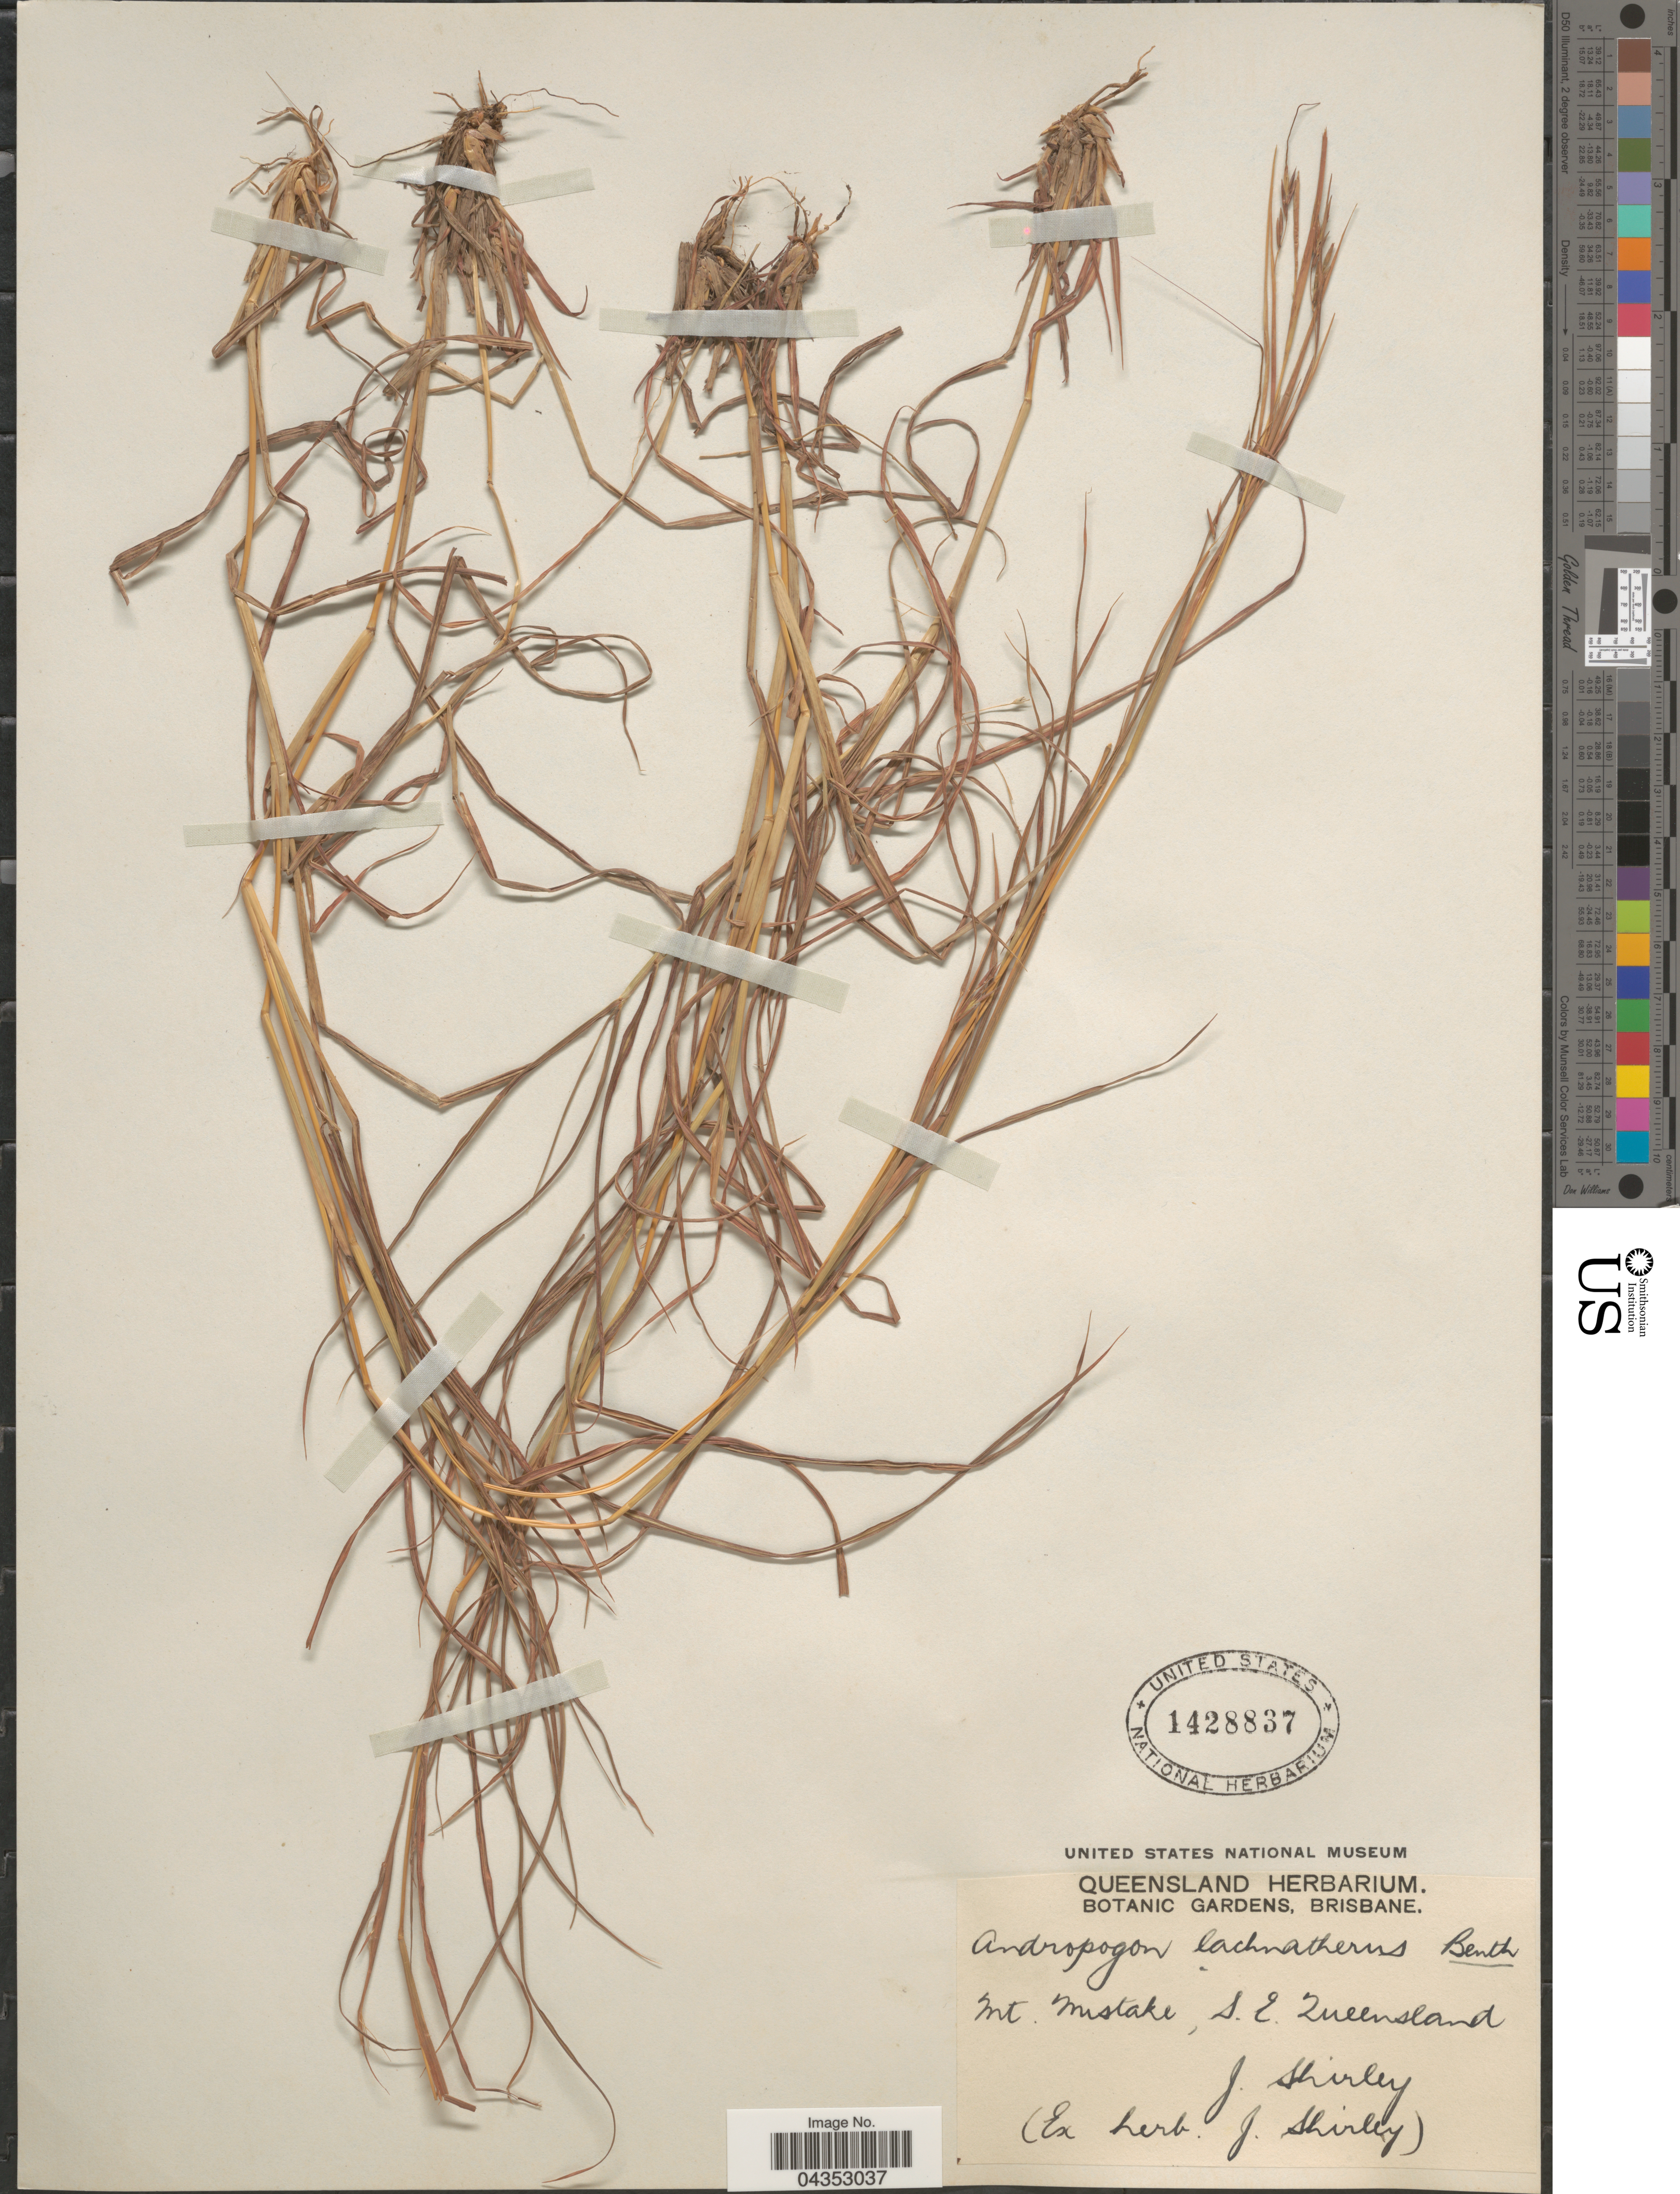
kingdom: Plantae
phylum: Tracheophyta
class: Liliopsida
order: Poales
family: Poaceae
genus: Hyparrhenia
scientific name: Hyparrhenia filipendula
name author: (Hochr.) Stapf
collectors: J. Shirley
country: Australia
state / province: Queensland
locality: Mt. Mistake, S.E. Queensland.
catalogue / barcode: US 1428837